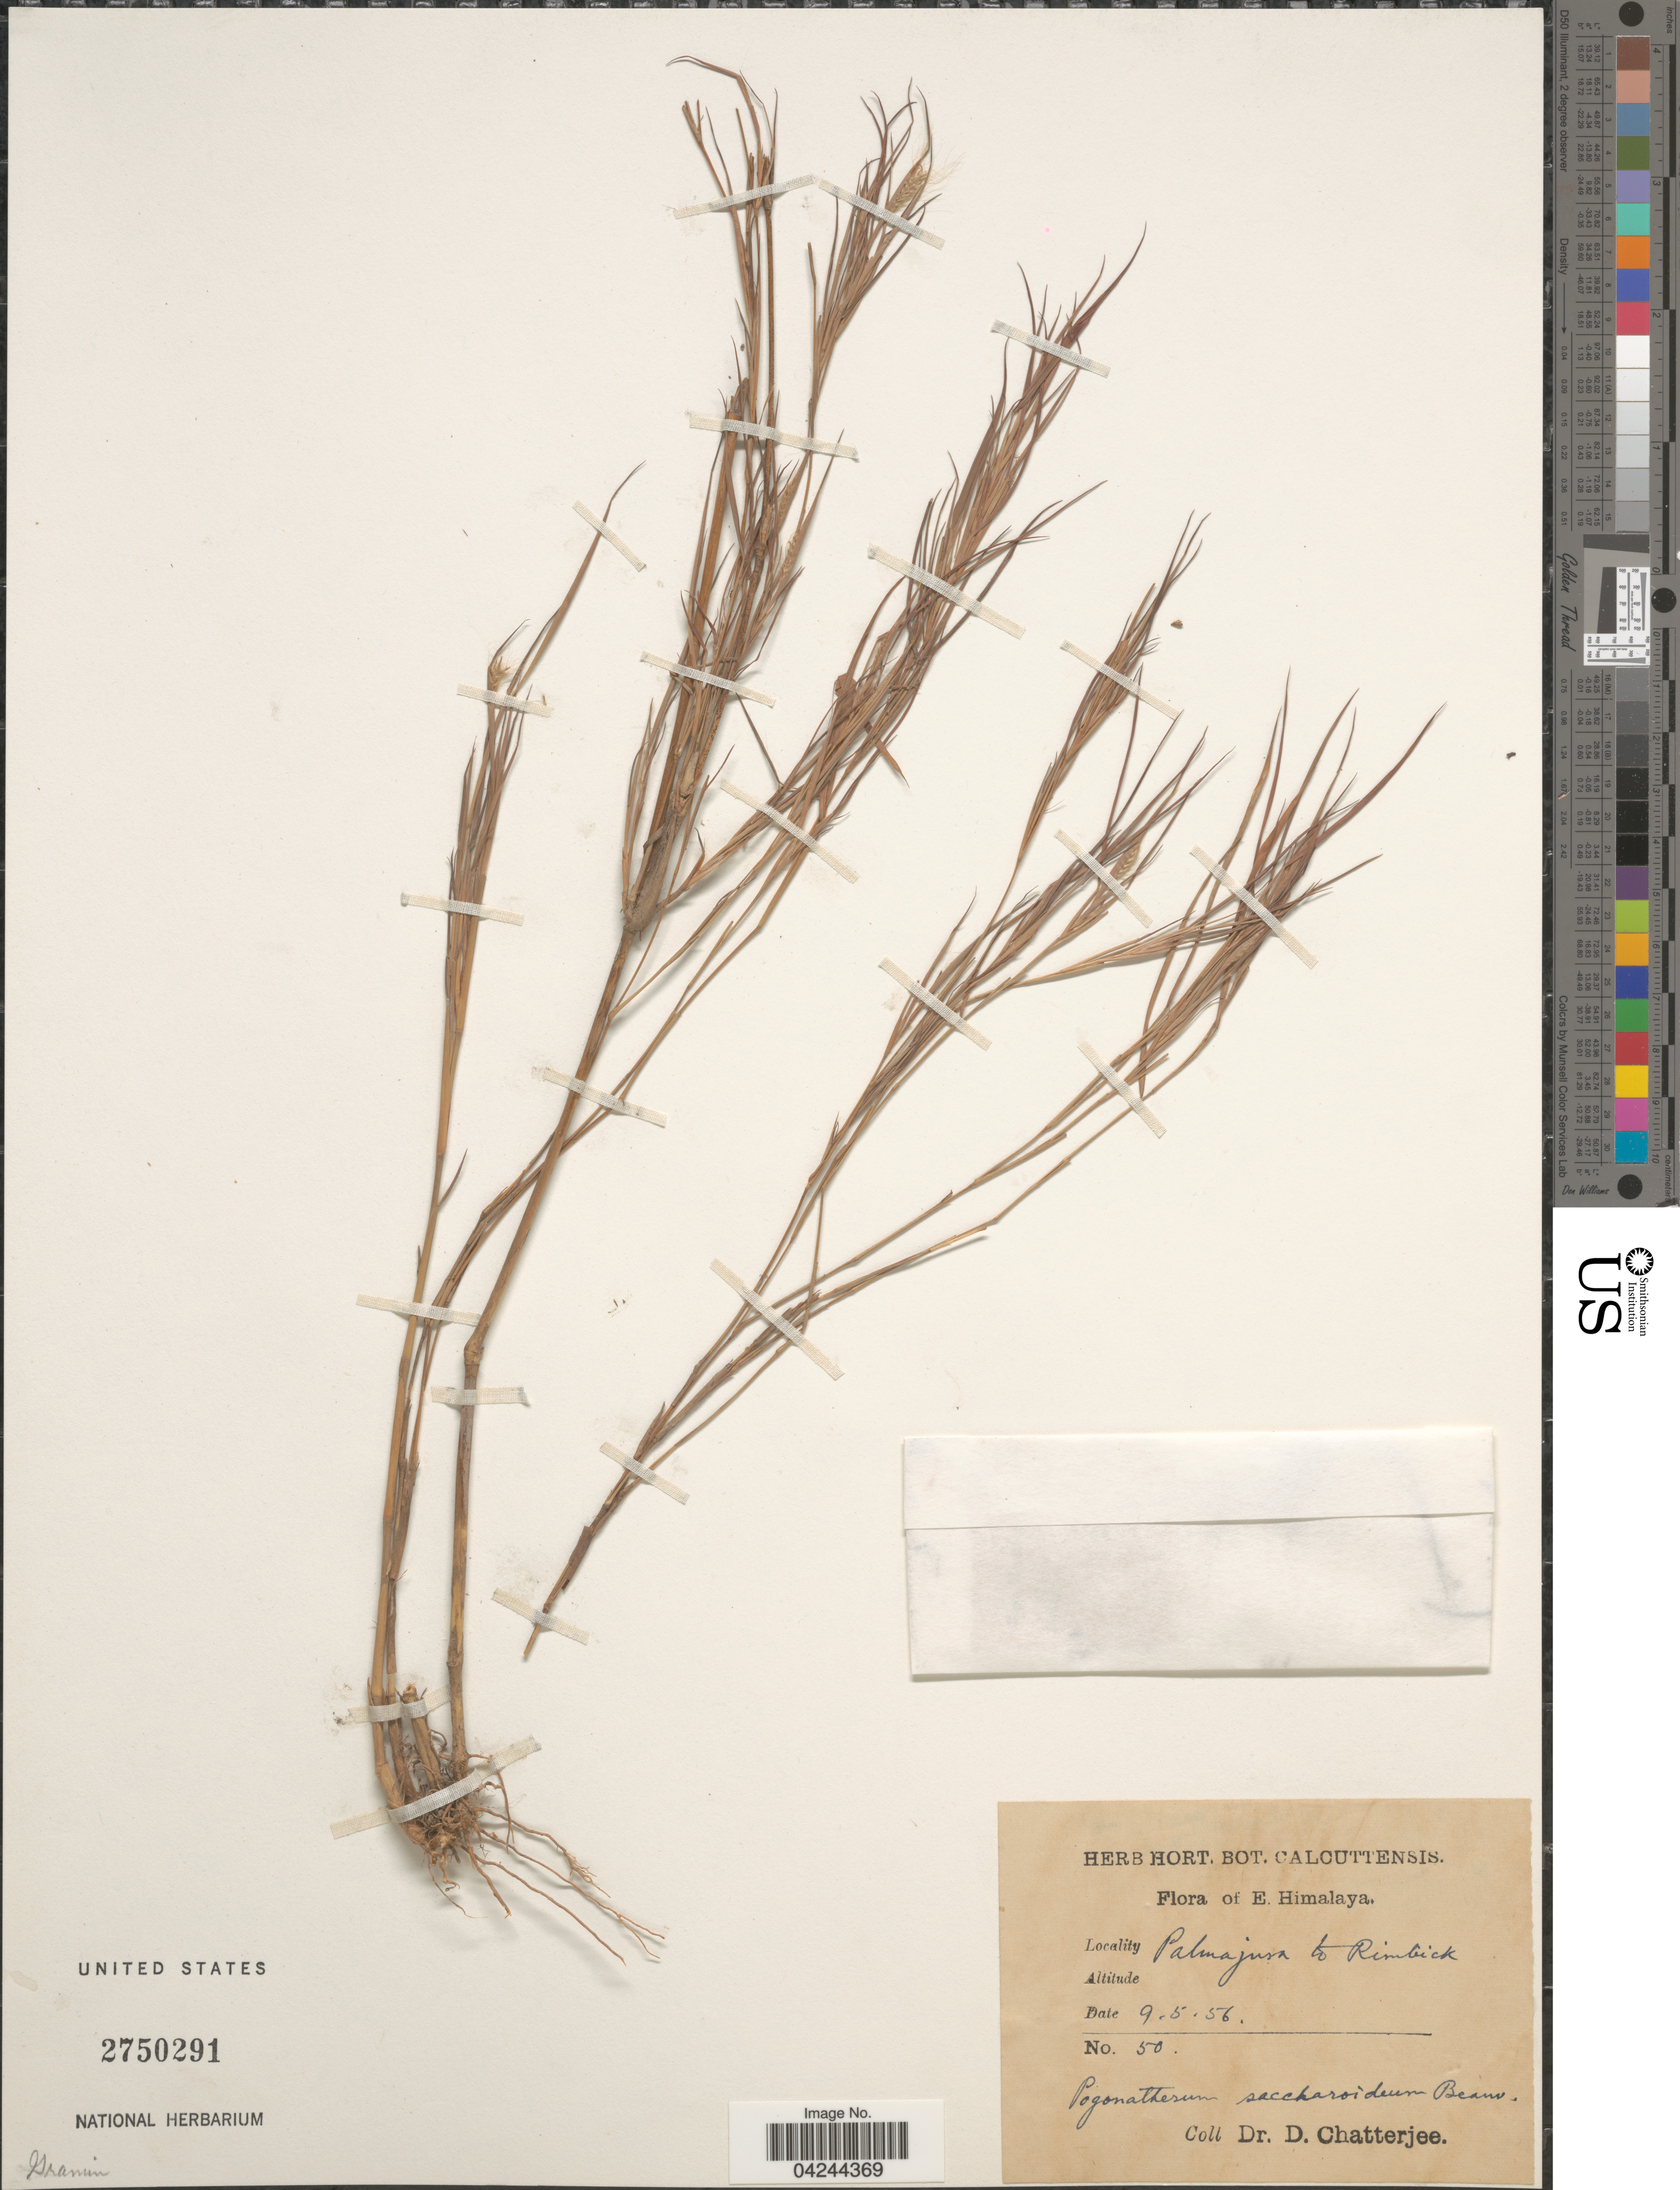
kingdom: Plantae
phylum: Tracheophyta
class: Liliopsida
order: Poales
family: Poaceae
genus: Pogonatherum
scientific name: Pogonatherum crinitum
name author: (Thunb.) Kunth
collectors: D. Chatterjee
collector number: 50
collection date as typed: Transcribed d/m/y: 9/5/56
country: India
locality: E. Himalaya. Palmajura to Rimbick.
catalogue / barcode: US 2750291